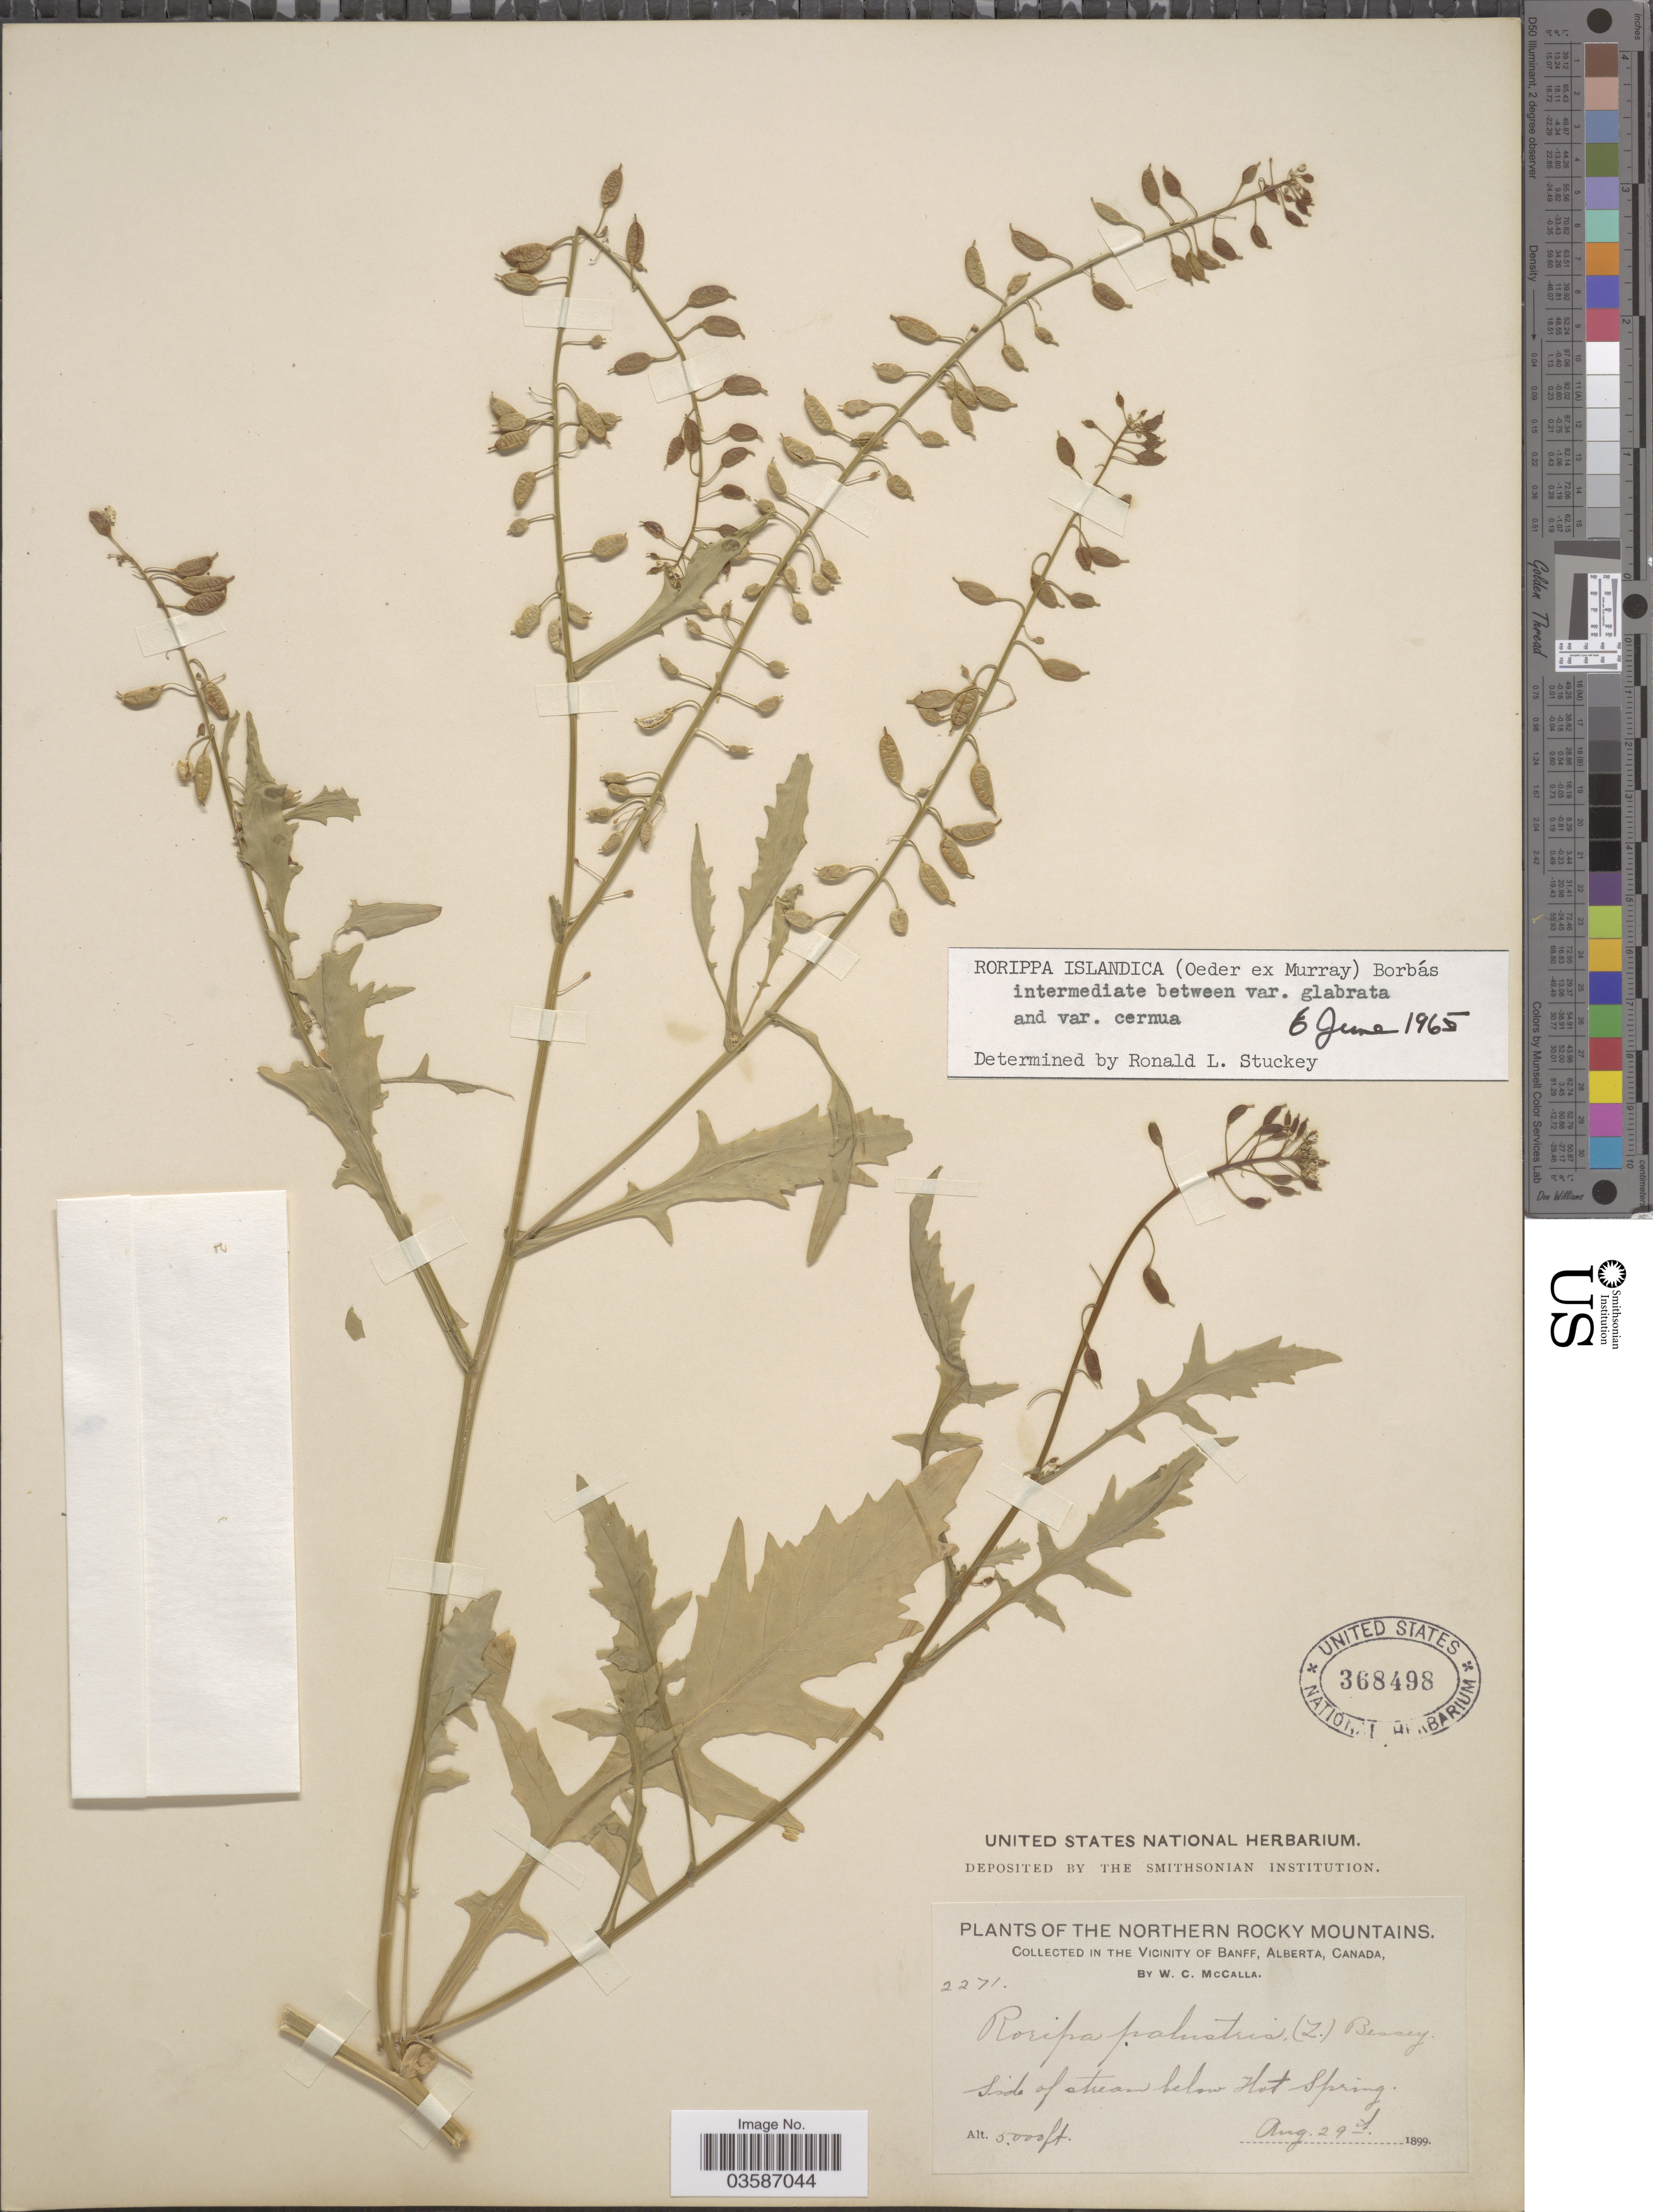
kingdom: Plantae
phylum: Tracheophyta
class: Magnoliopsida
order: Brassicales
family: Brassicaceae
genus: Rorippa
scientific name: Rorippa islandica var. cernua (Nutt.) Stuckey comb. nov. ined.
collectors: W. McCalla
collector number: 2271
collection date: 1899-08-29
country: Canada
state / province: Alberta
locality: The Northern Rocky Mountains. In the Vicinity of Banff. Side of stream below Hot Spring.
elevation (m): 1524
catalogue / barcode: US 368498